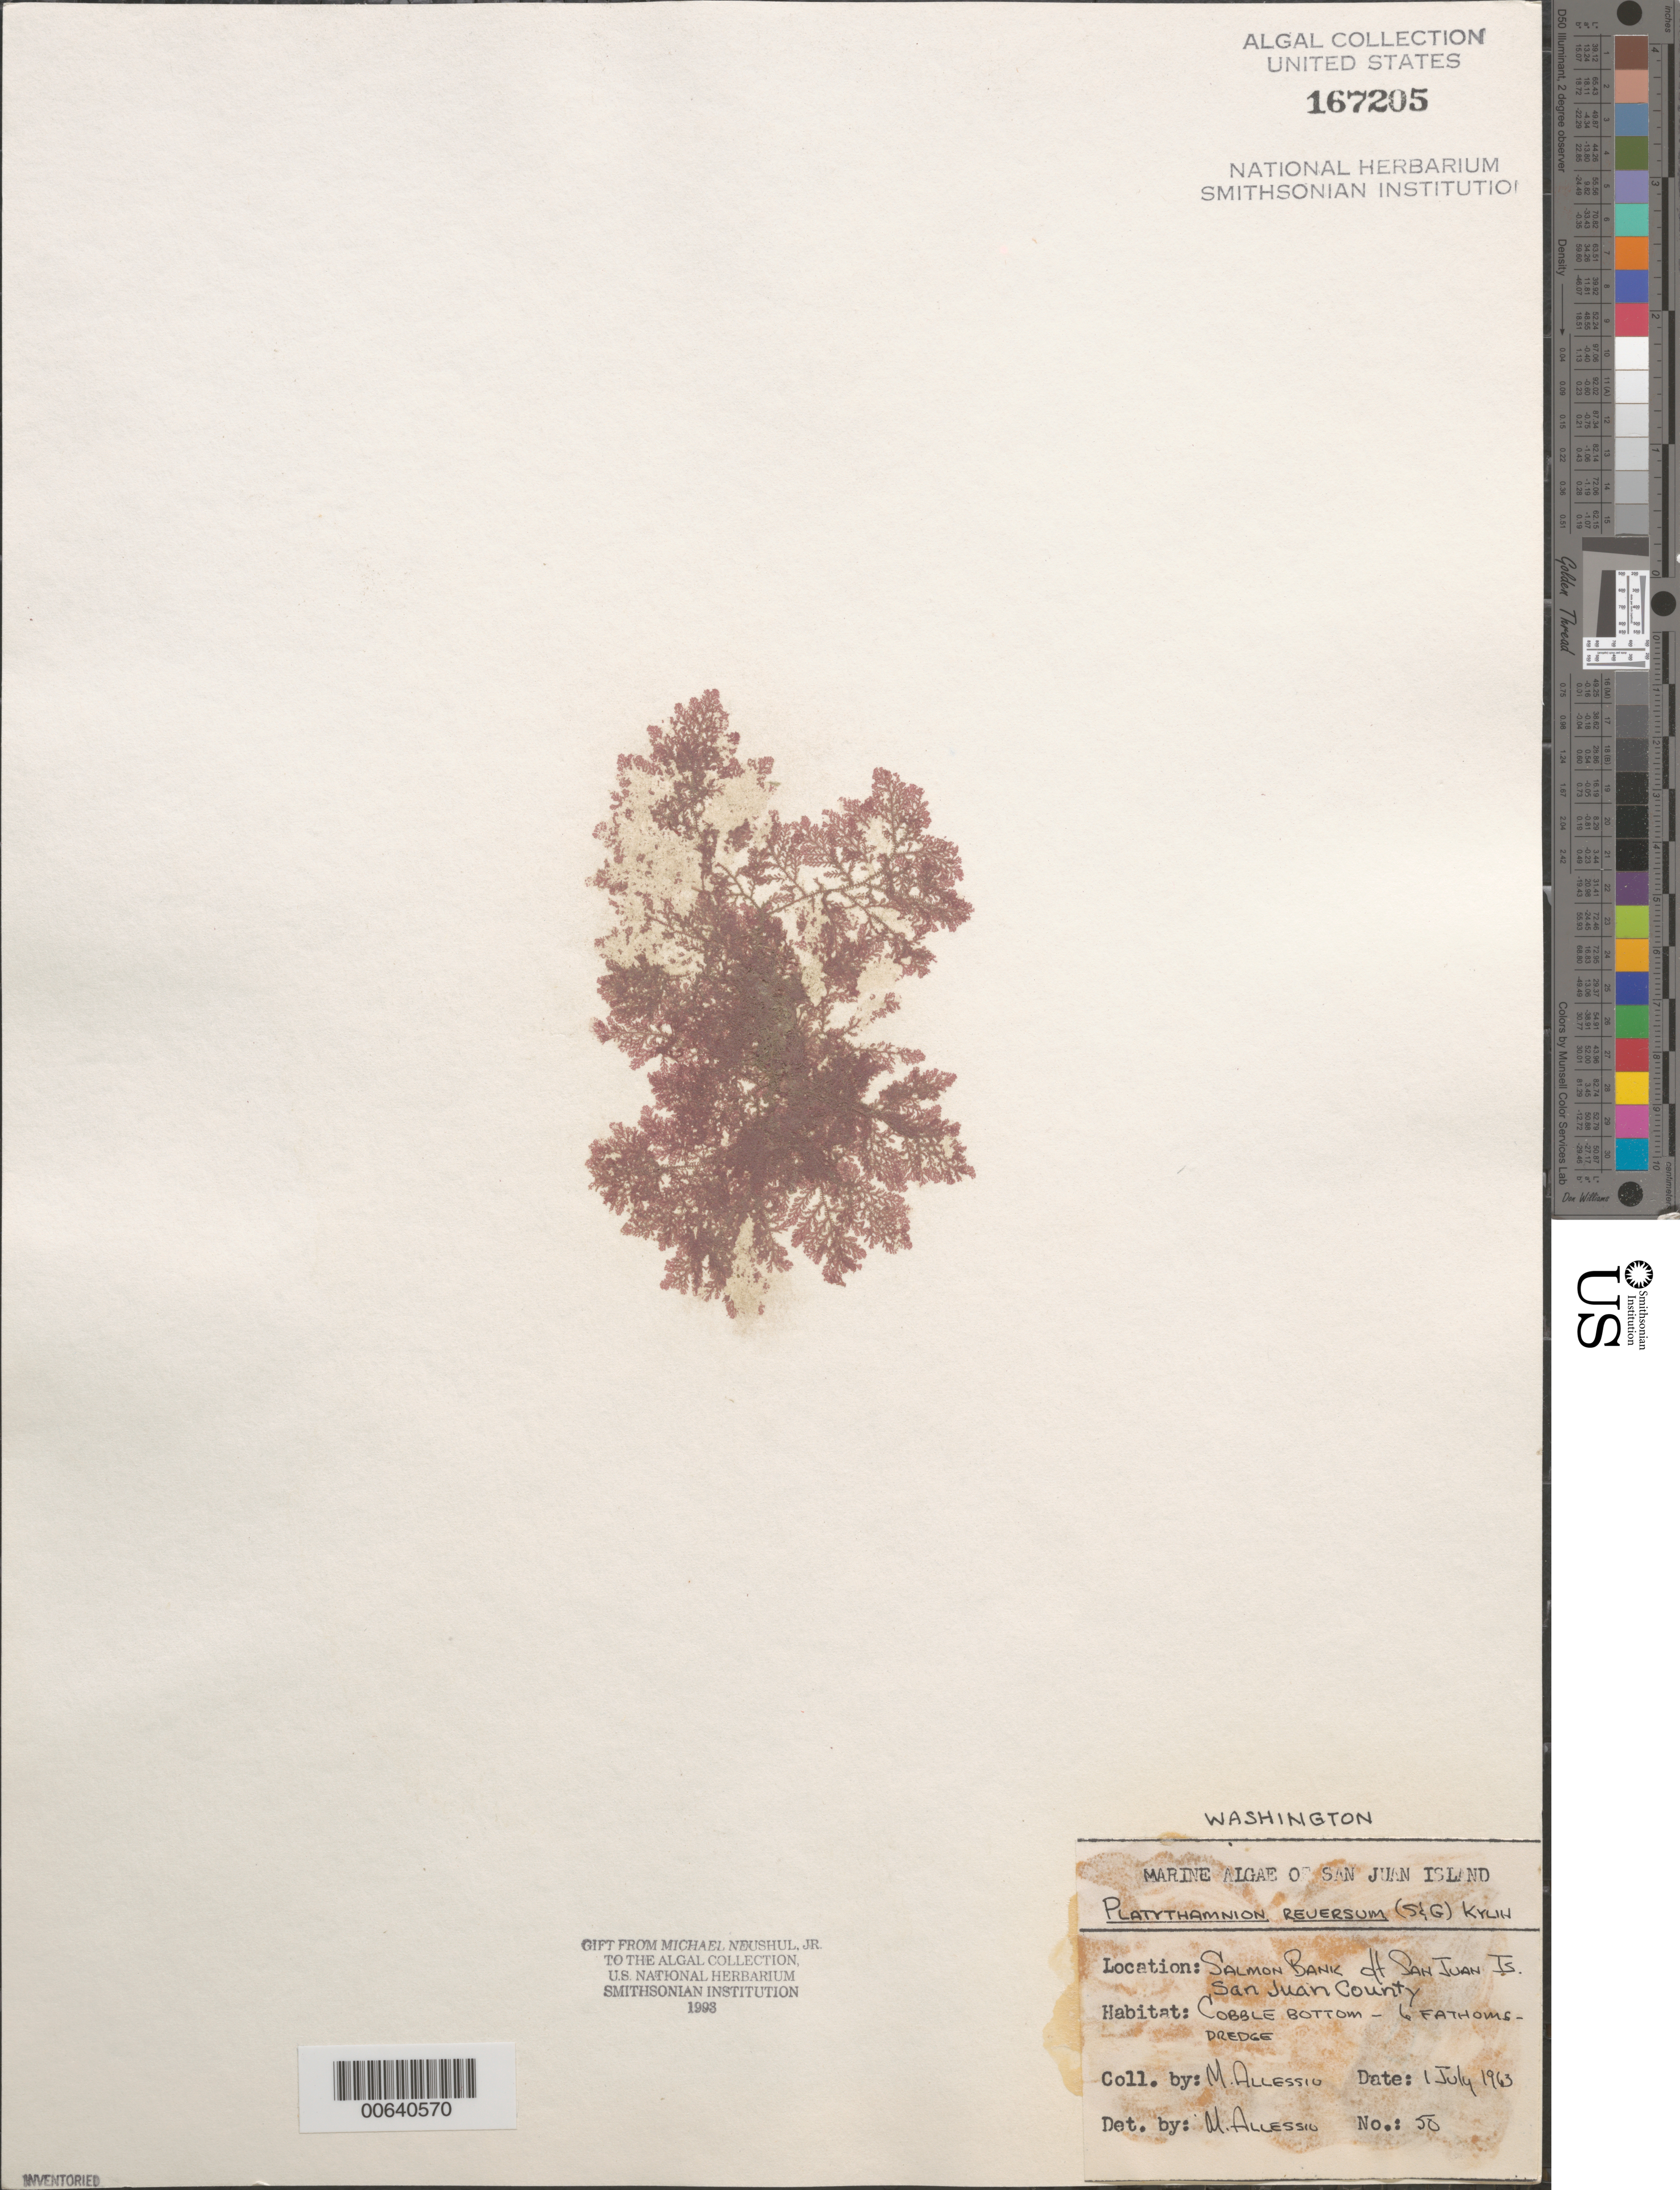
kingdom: Plantae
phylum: Rhodophyta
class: Florideophyceae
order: Ceramiales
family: Ceramiaceae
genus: Pterothamnion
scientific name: Pterothamnion orbignianum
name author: (Mont.) Näg.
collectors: M. Allessio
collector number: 50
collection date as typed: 01 Jul 1963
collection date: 1963-07-01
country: United States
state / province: Washington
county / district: San Juan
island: San Juan Island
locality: Salmon Bank, off San Juan Island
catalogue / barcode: US 167205